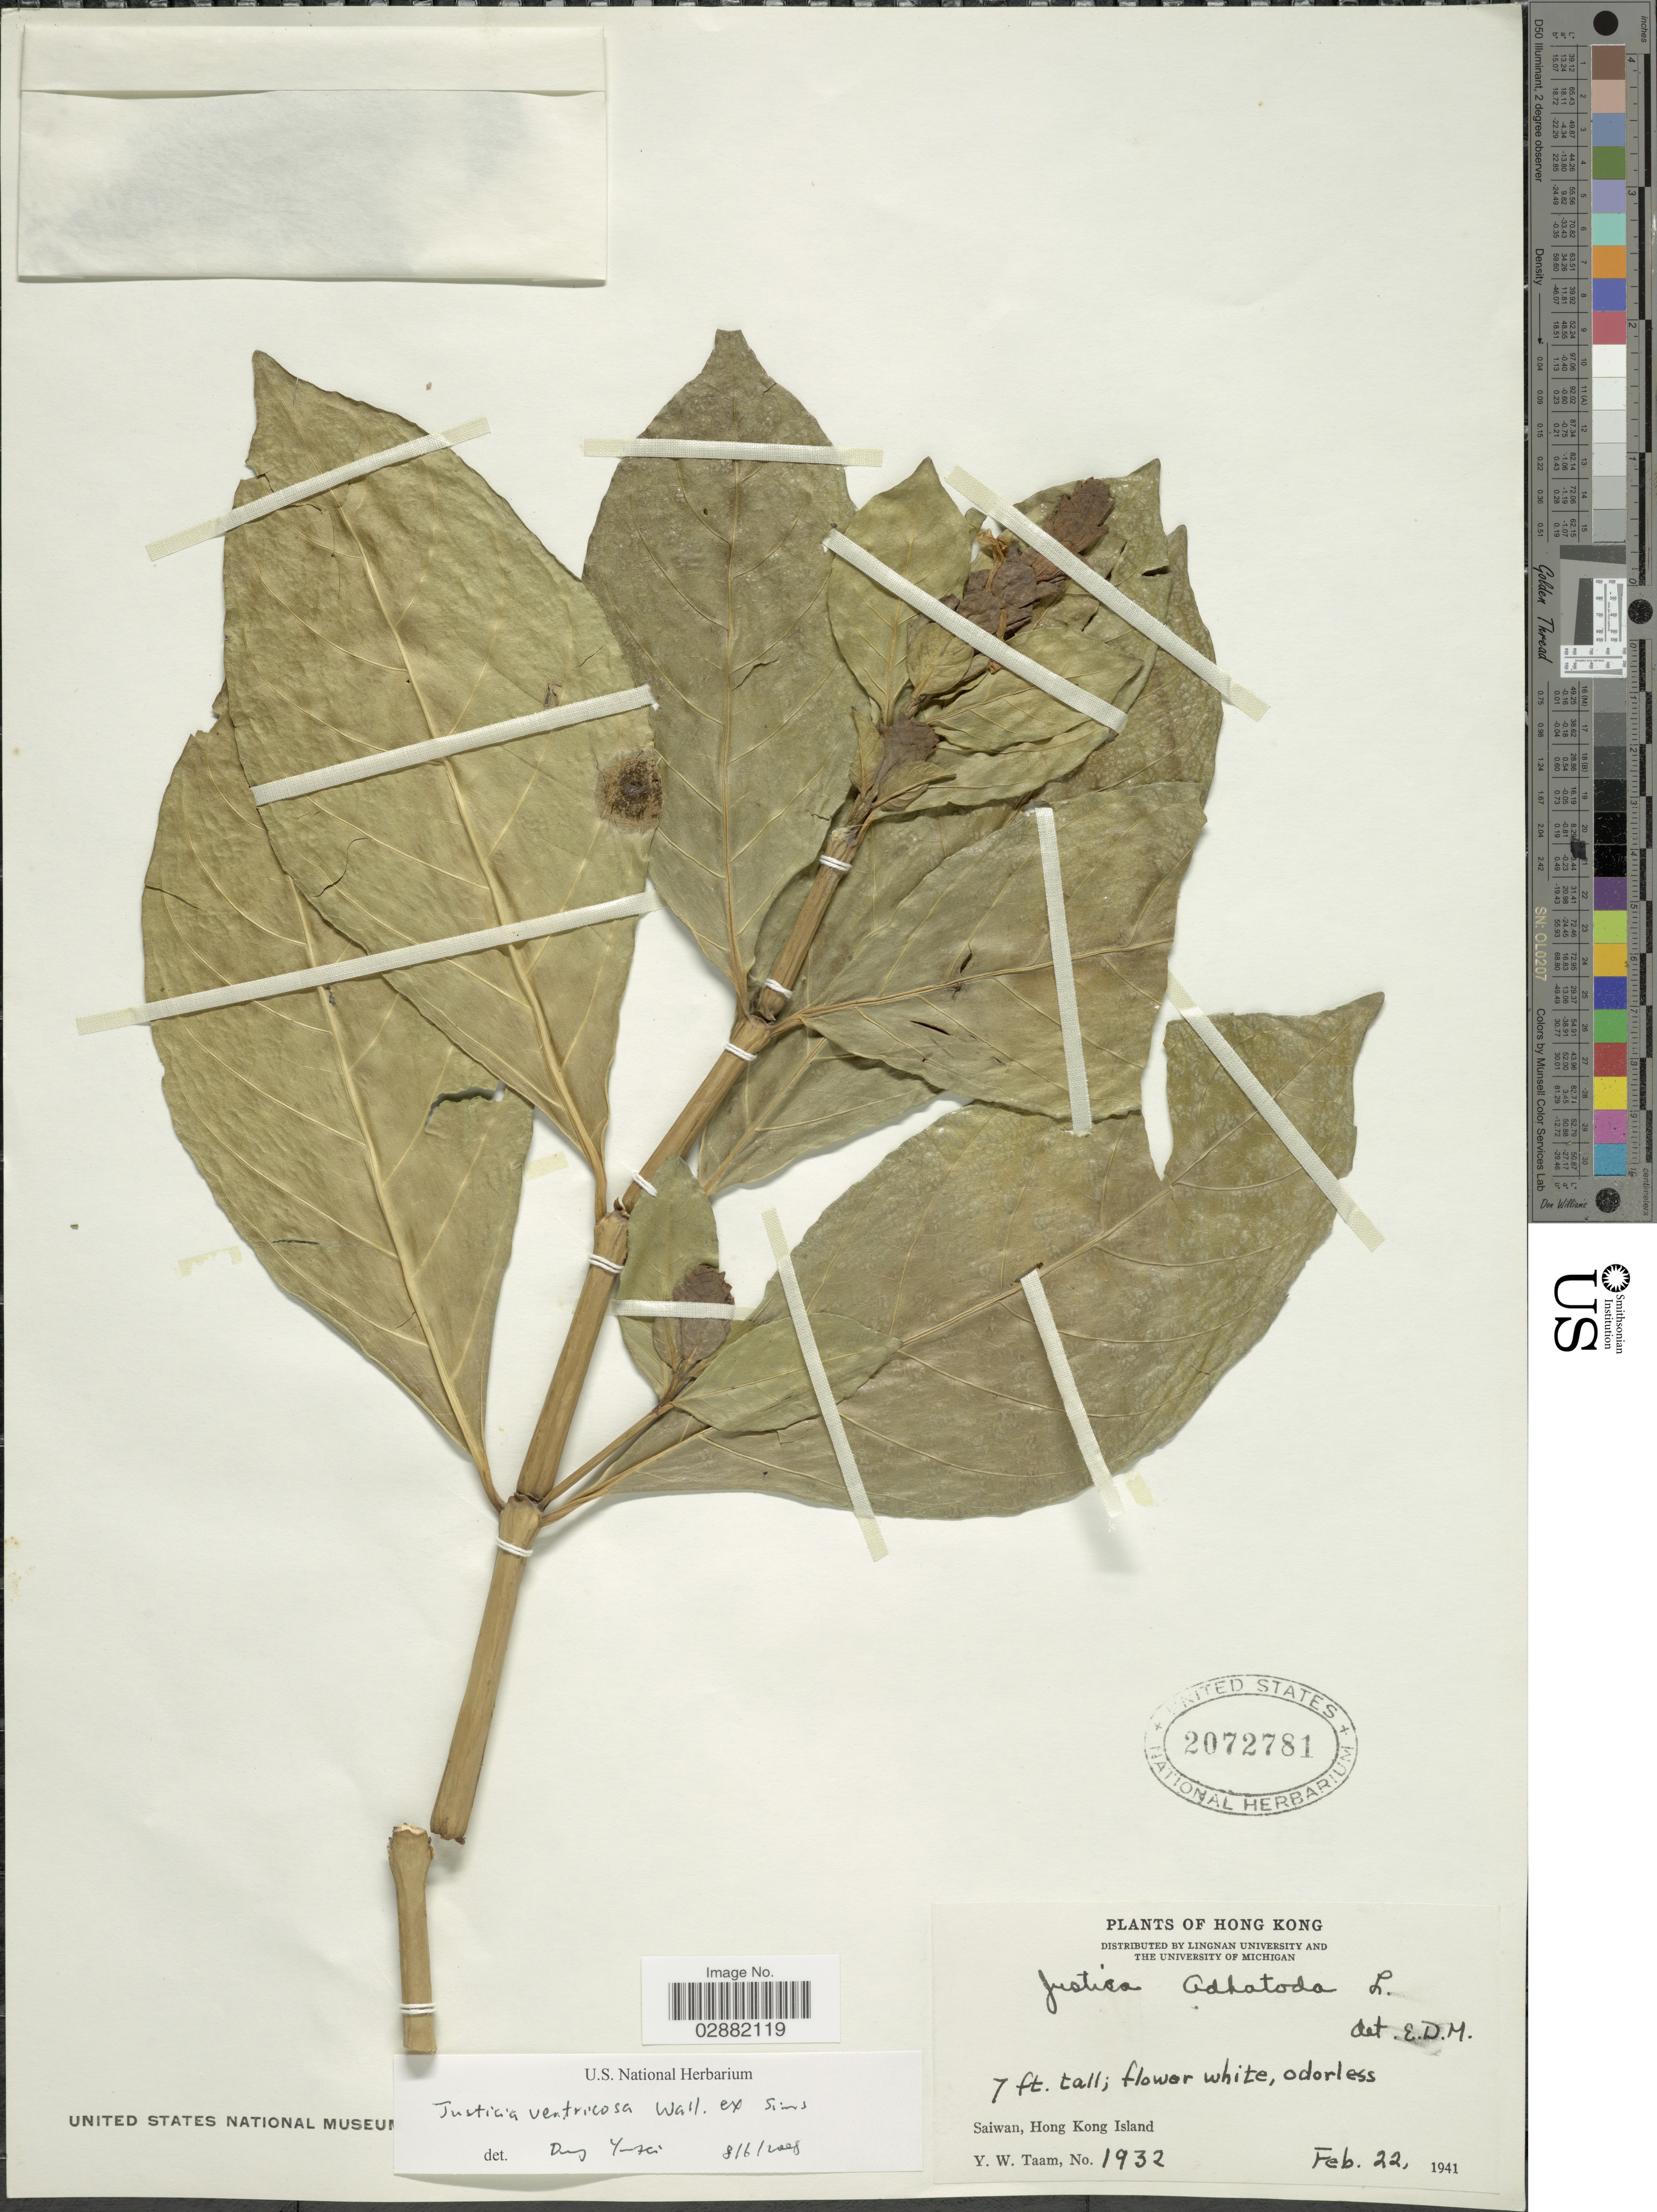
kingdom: Plantae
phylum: Tracheophyta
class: Magnoliopsida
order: Lamiales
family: Acanthaceae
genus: Justicia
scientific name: Justicia ventricosa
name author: Wall.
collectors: Y. W. Taam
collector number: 1932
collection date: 1941-02-22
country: China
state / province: Hong Kong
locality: Saiwan, Hong Kong Island.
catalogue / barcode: US 2072781